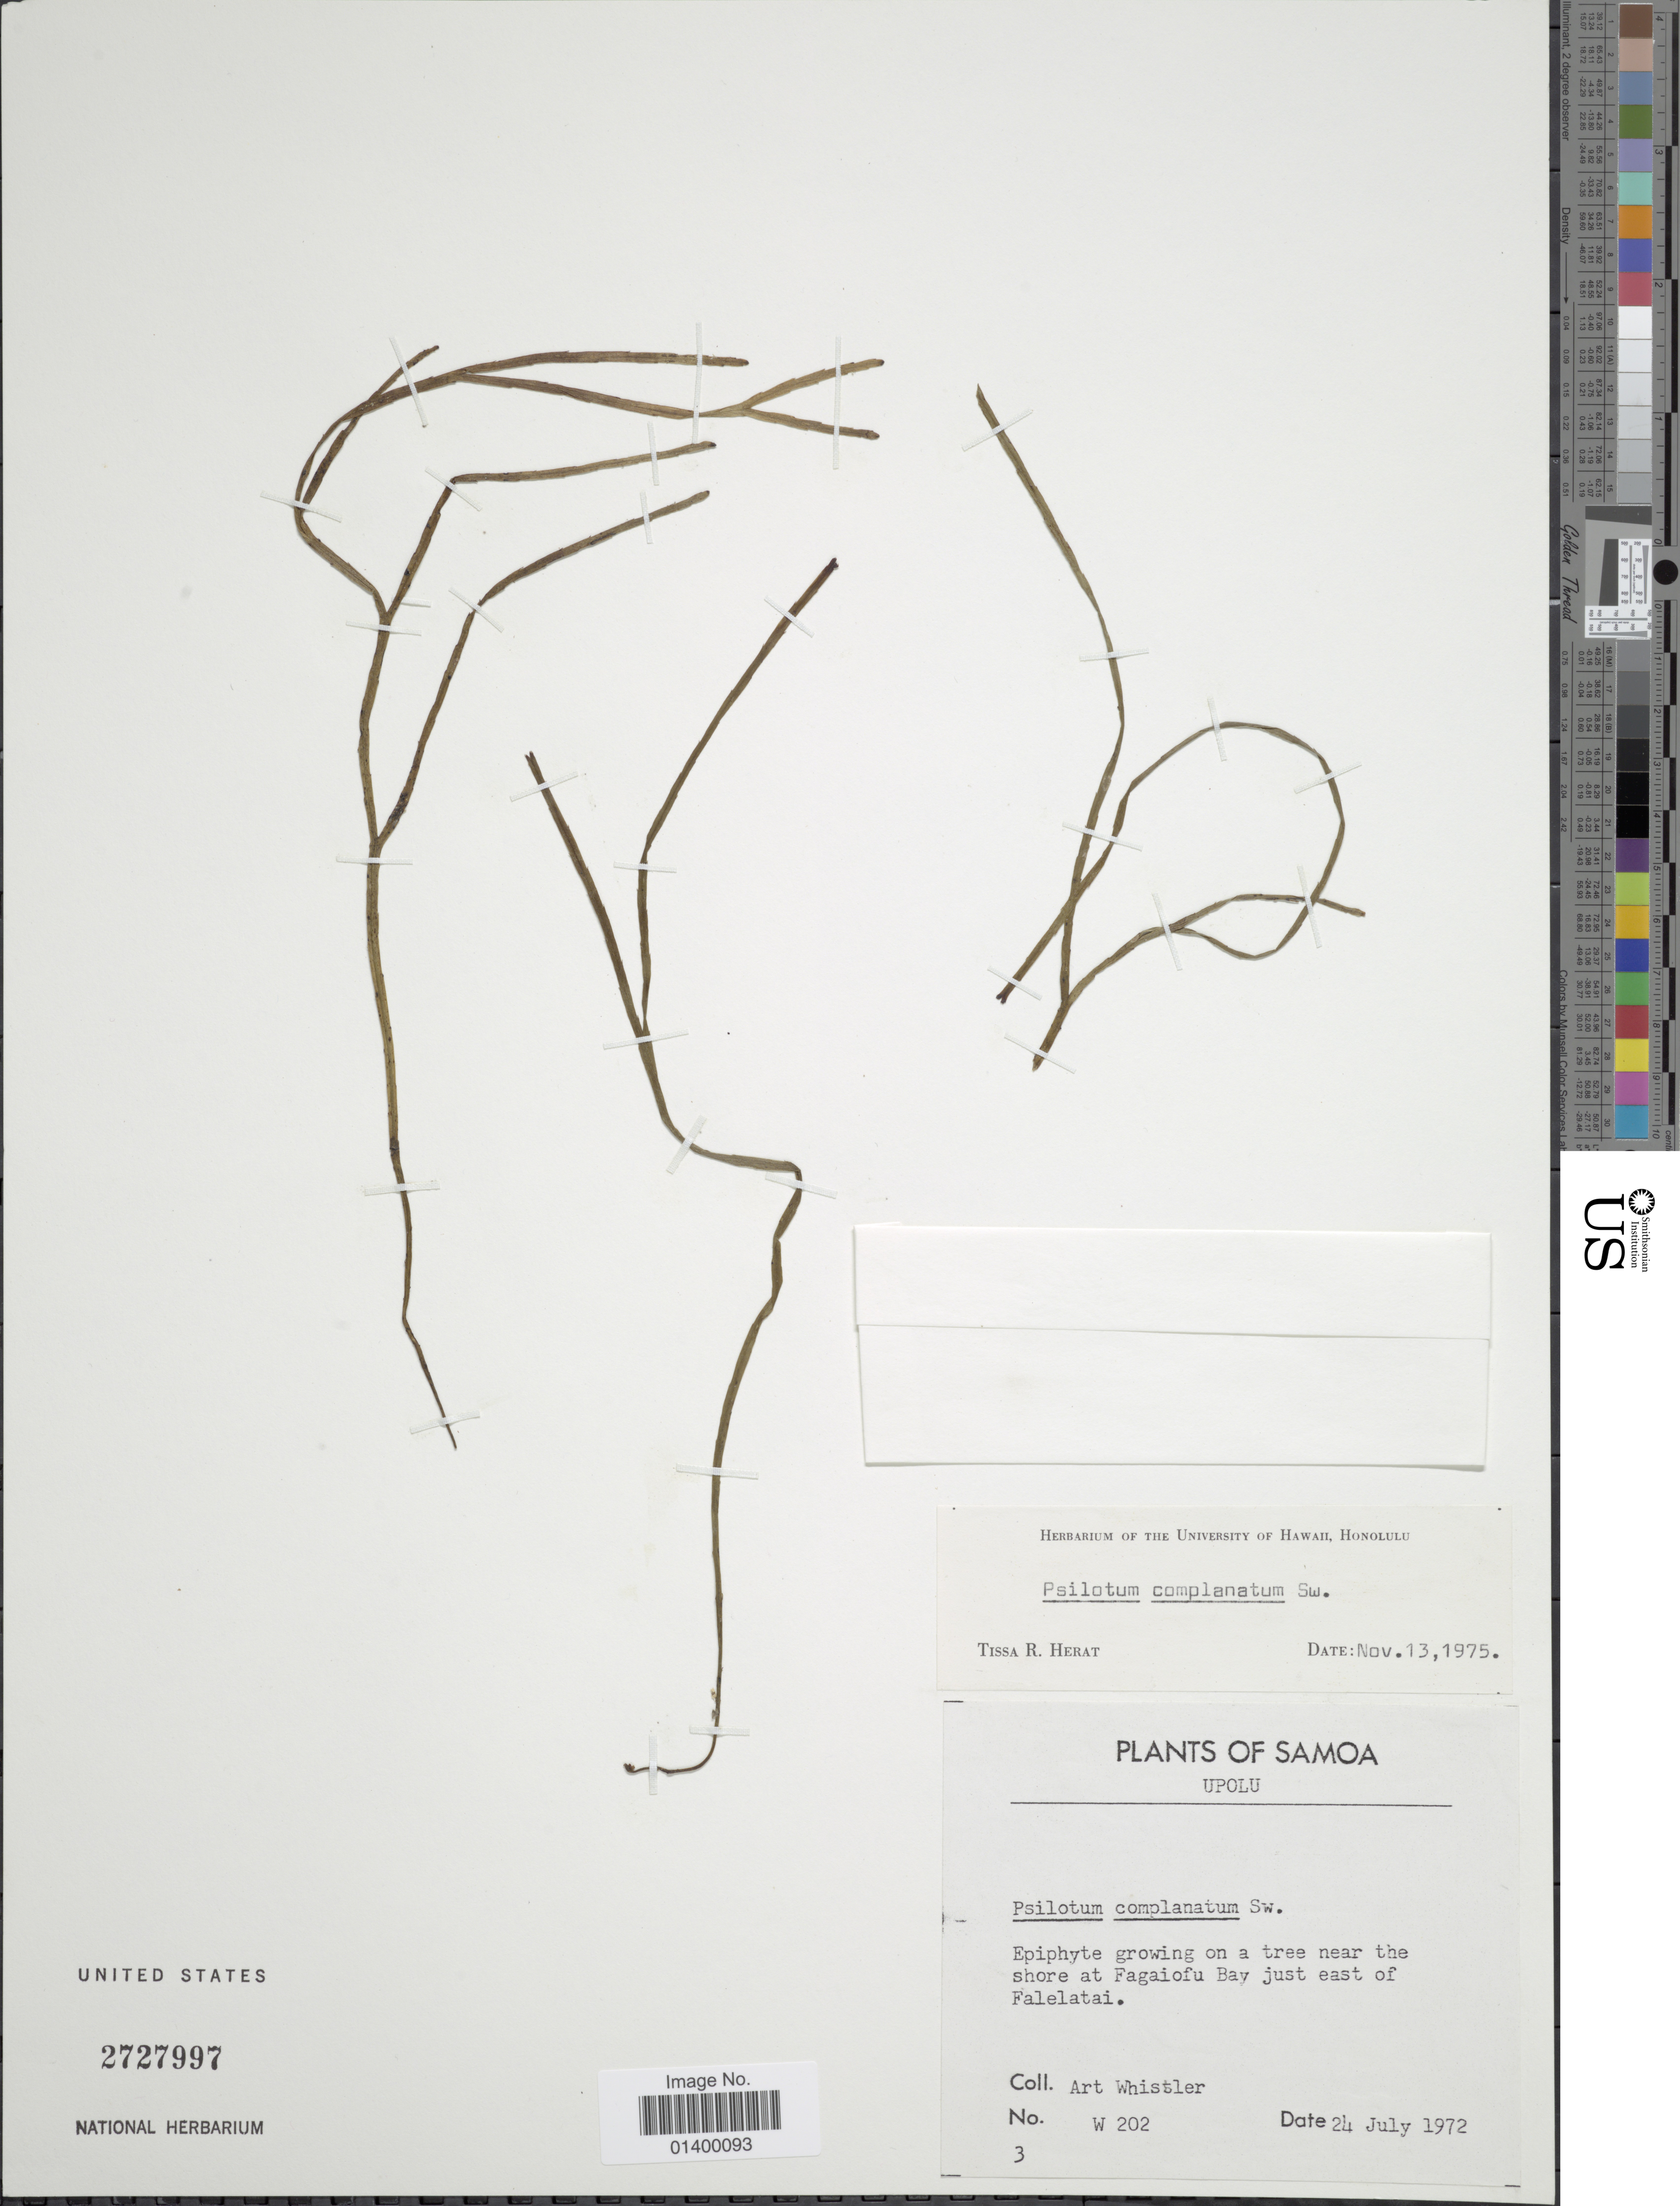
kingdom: Plantae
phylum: Tracheophyta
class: Polypodiopsida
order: Psilotales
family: Psilotaceae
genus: Psilotum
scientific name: Psilotum complanatum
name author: Sw.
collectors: A. Whistler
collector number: W 202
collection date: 1972-07-24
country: Samoa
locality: Samoa, Upolu, on a tree near the shore at Fagaiofu Bay just east of Falelatai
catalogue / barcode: US 2727997